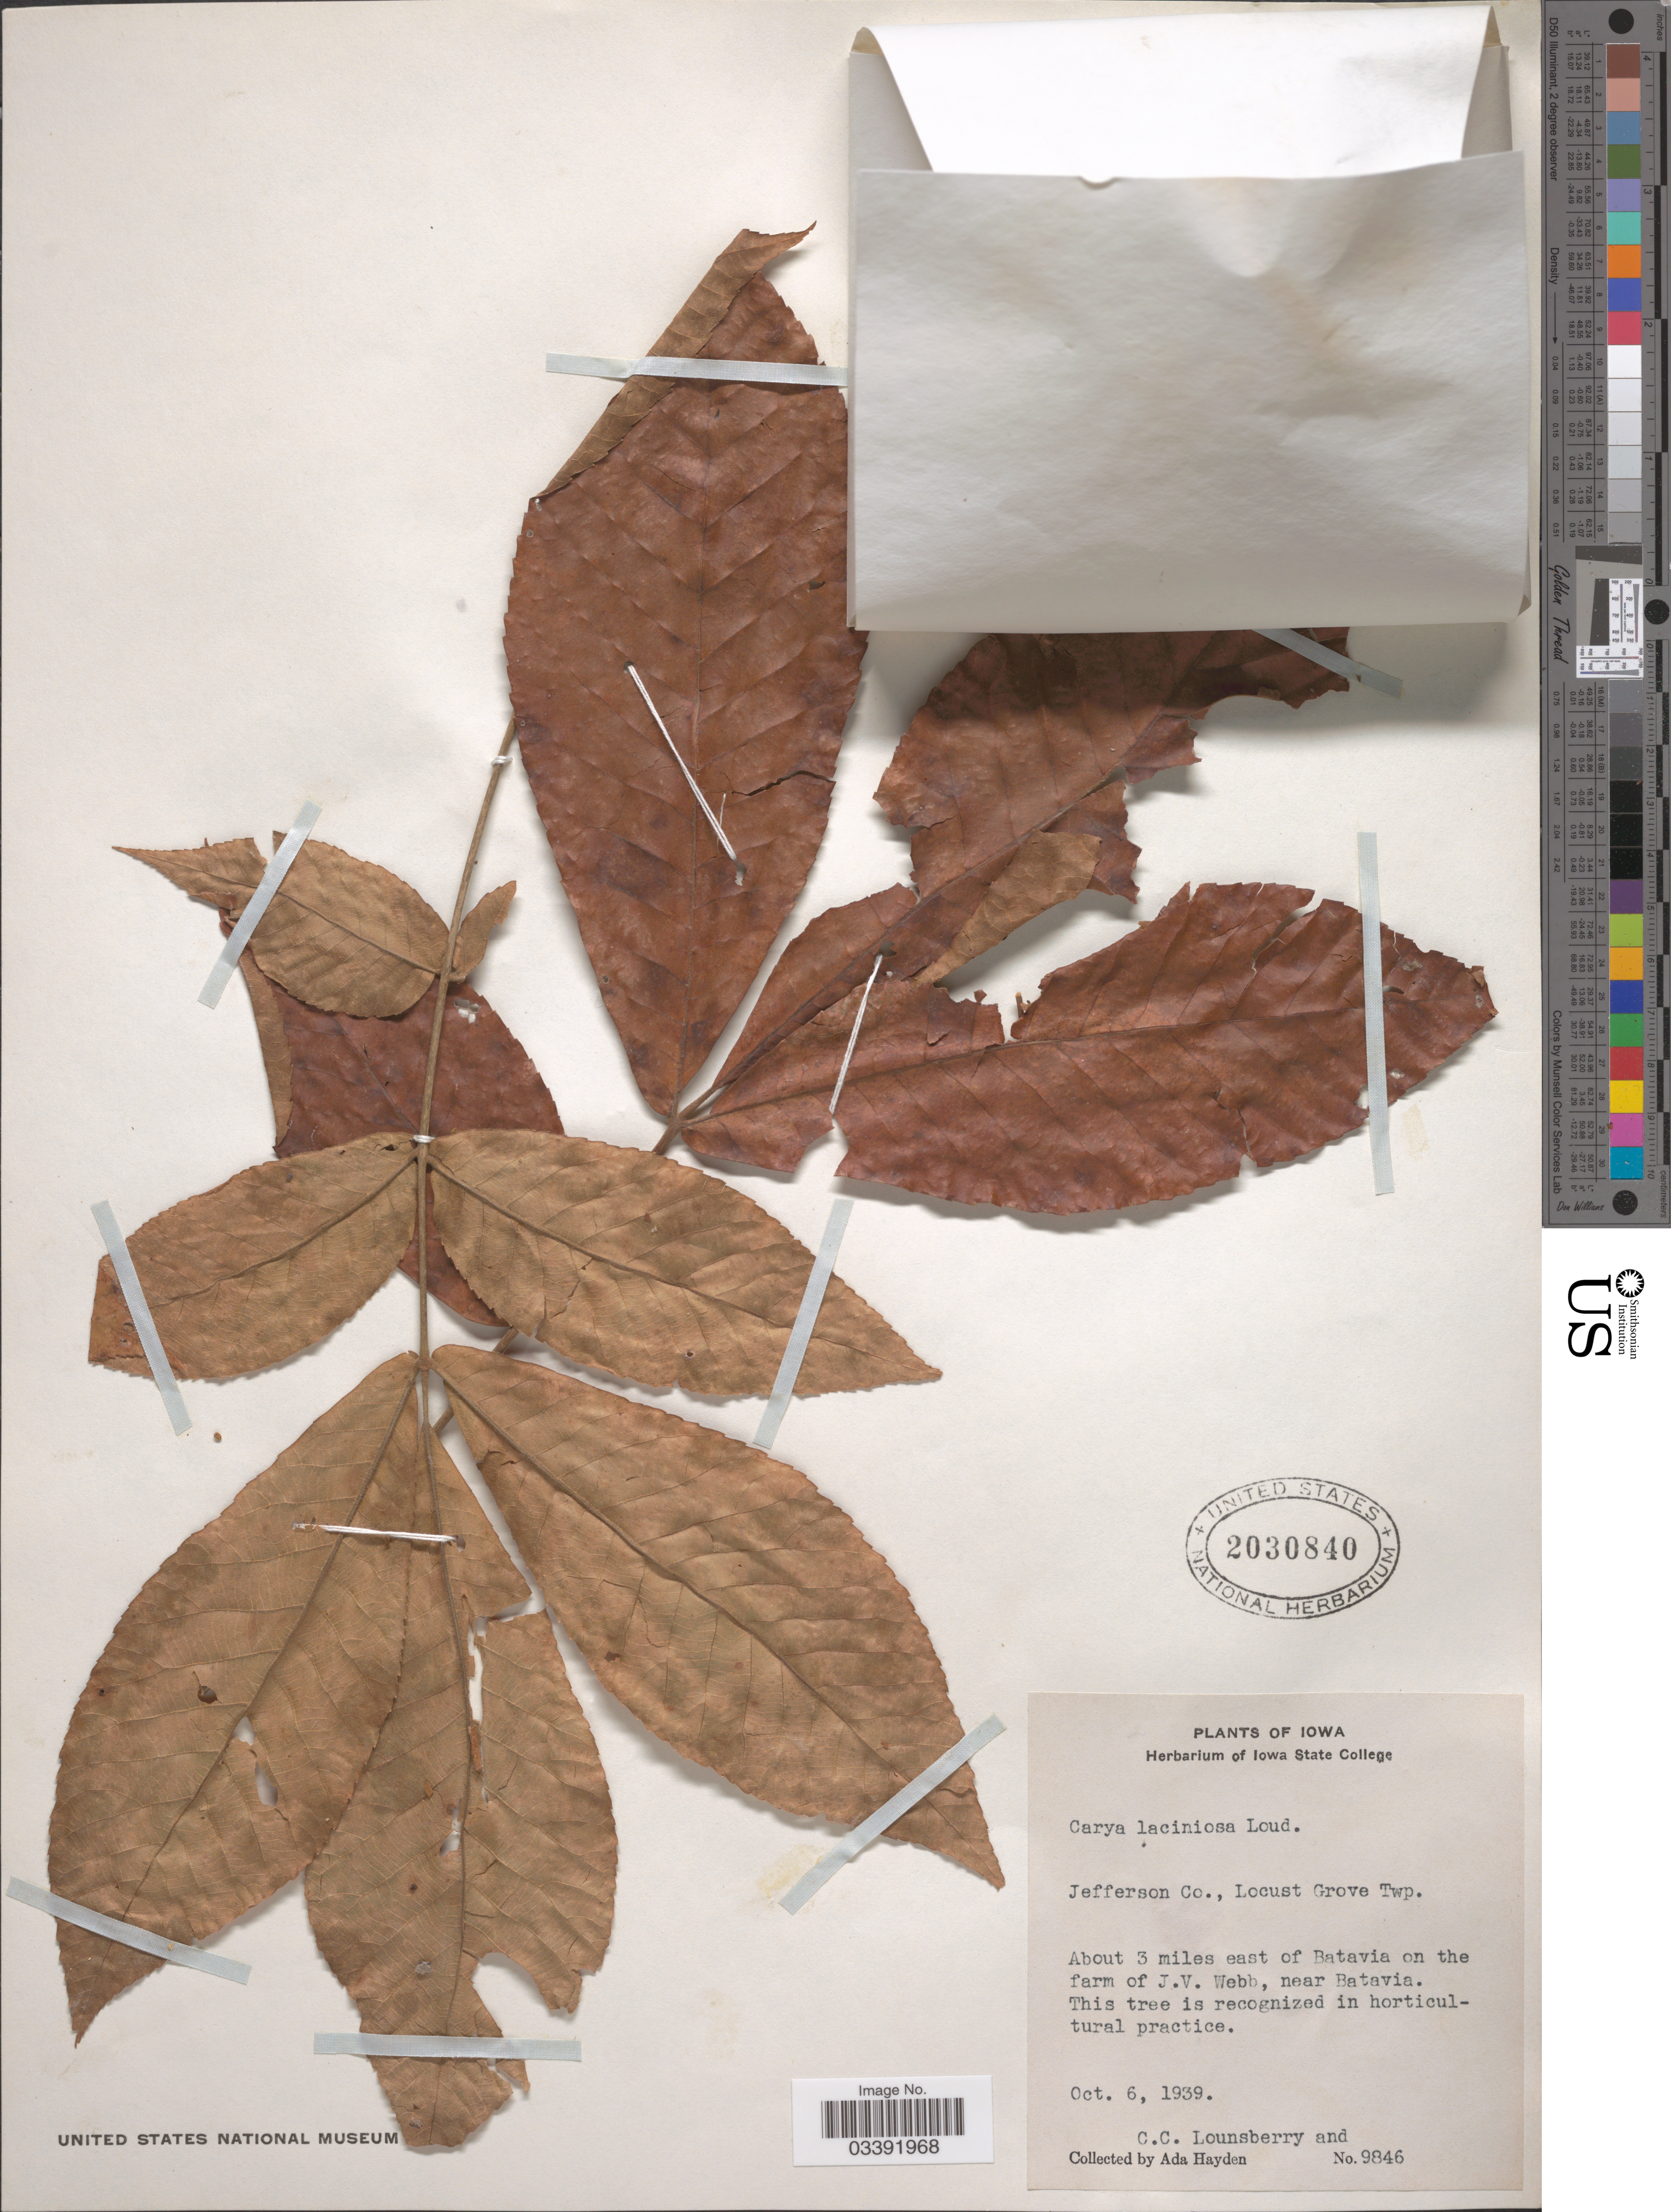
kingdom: Plantae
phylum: Tracheophyta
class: Magnoliopsida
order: Fagales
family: Juglandaceae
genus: Carya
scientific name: Carya laciniosa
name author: (F. Michx.) G. Don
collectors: C. Lounsberry & Ada Hayden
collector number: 9846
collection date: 1939-10-06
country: United States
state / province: Iowa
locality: Jefferson Co., Locust Grove Twp. About 3 miles east of Batavia on the farm of J.V. Webb, near Batavia.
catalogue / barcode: US 2030840